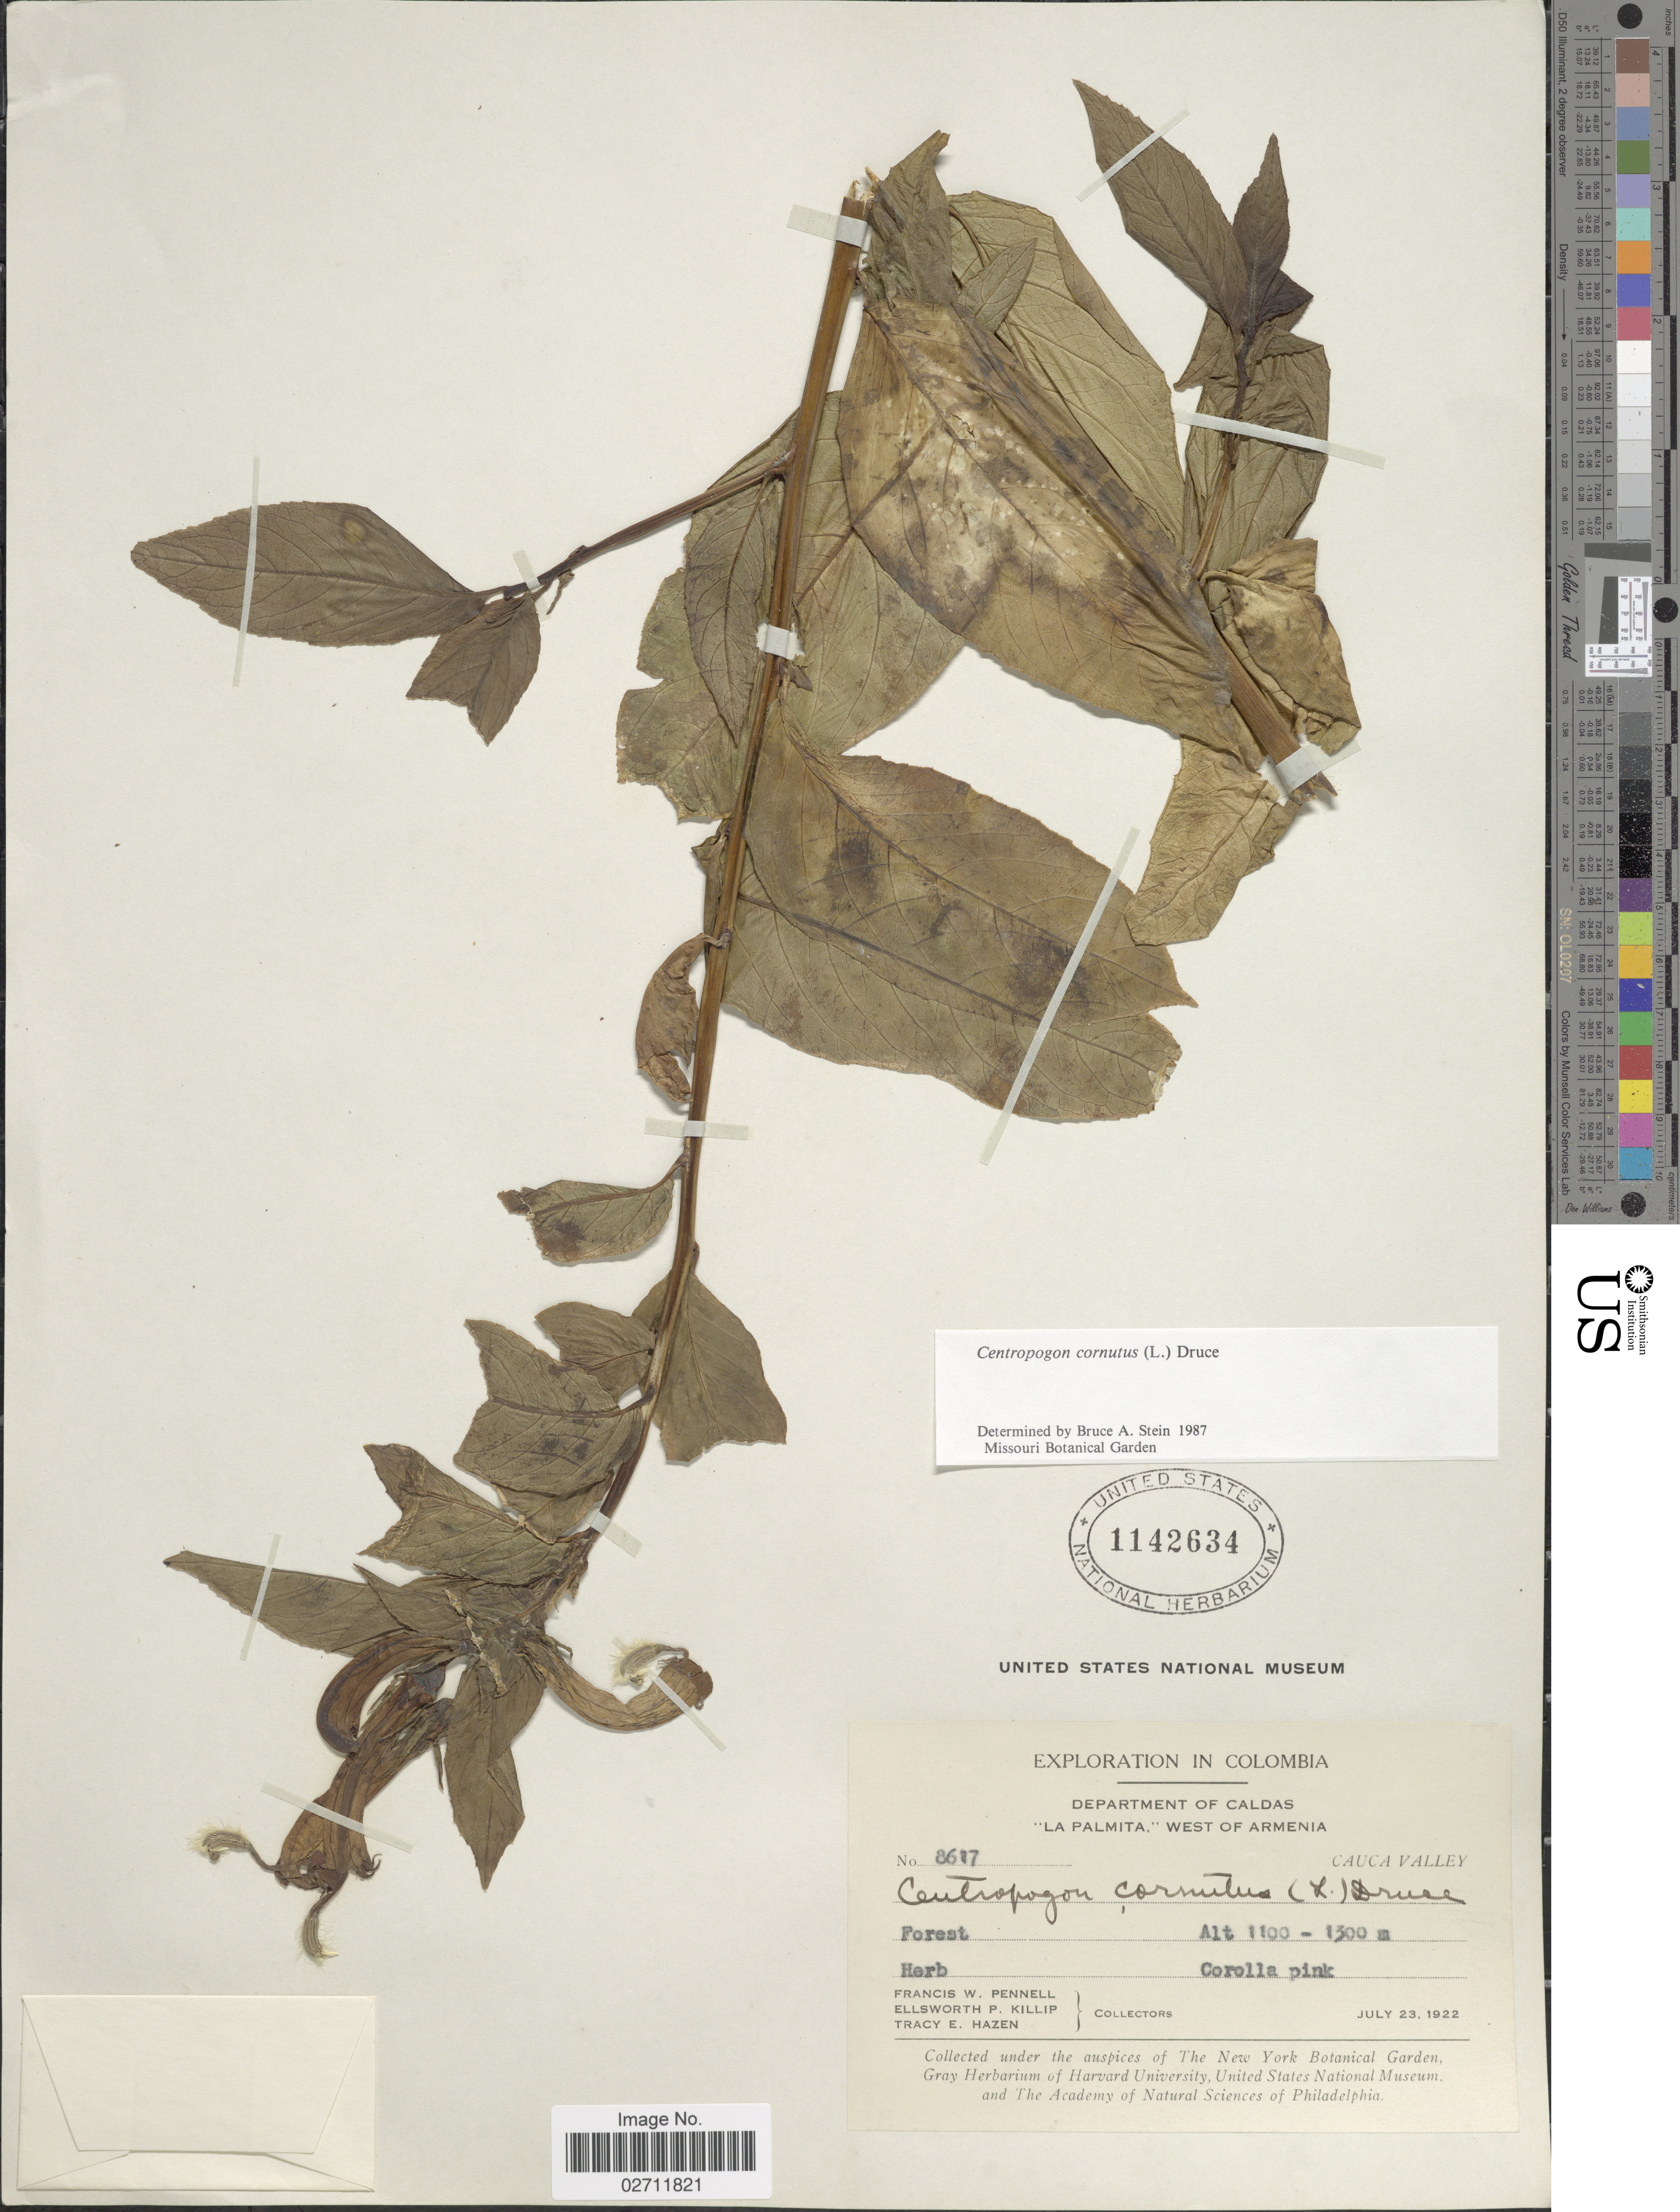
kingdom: Plantae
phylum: Tracheophyta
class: Magnoliopsida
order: Asterales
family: Campanulaceae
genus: Centropogon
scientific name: Centropogon cornutus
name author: (L.) Druce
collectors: F. W. Pennell, E. P. Killip & T. E. Hazen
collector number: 8617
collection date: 1922-07-23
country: Colombia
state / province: Caldas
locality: La Palmita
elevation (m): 1100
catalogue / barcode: US 1142634